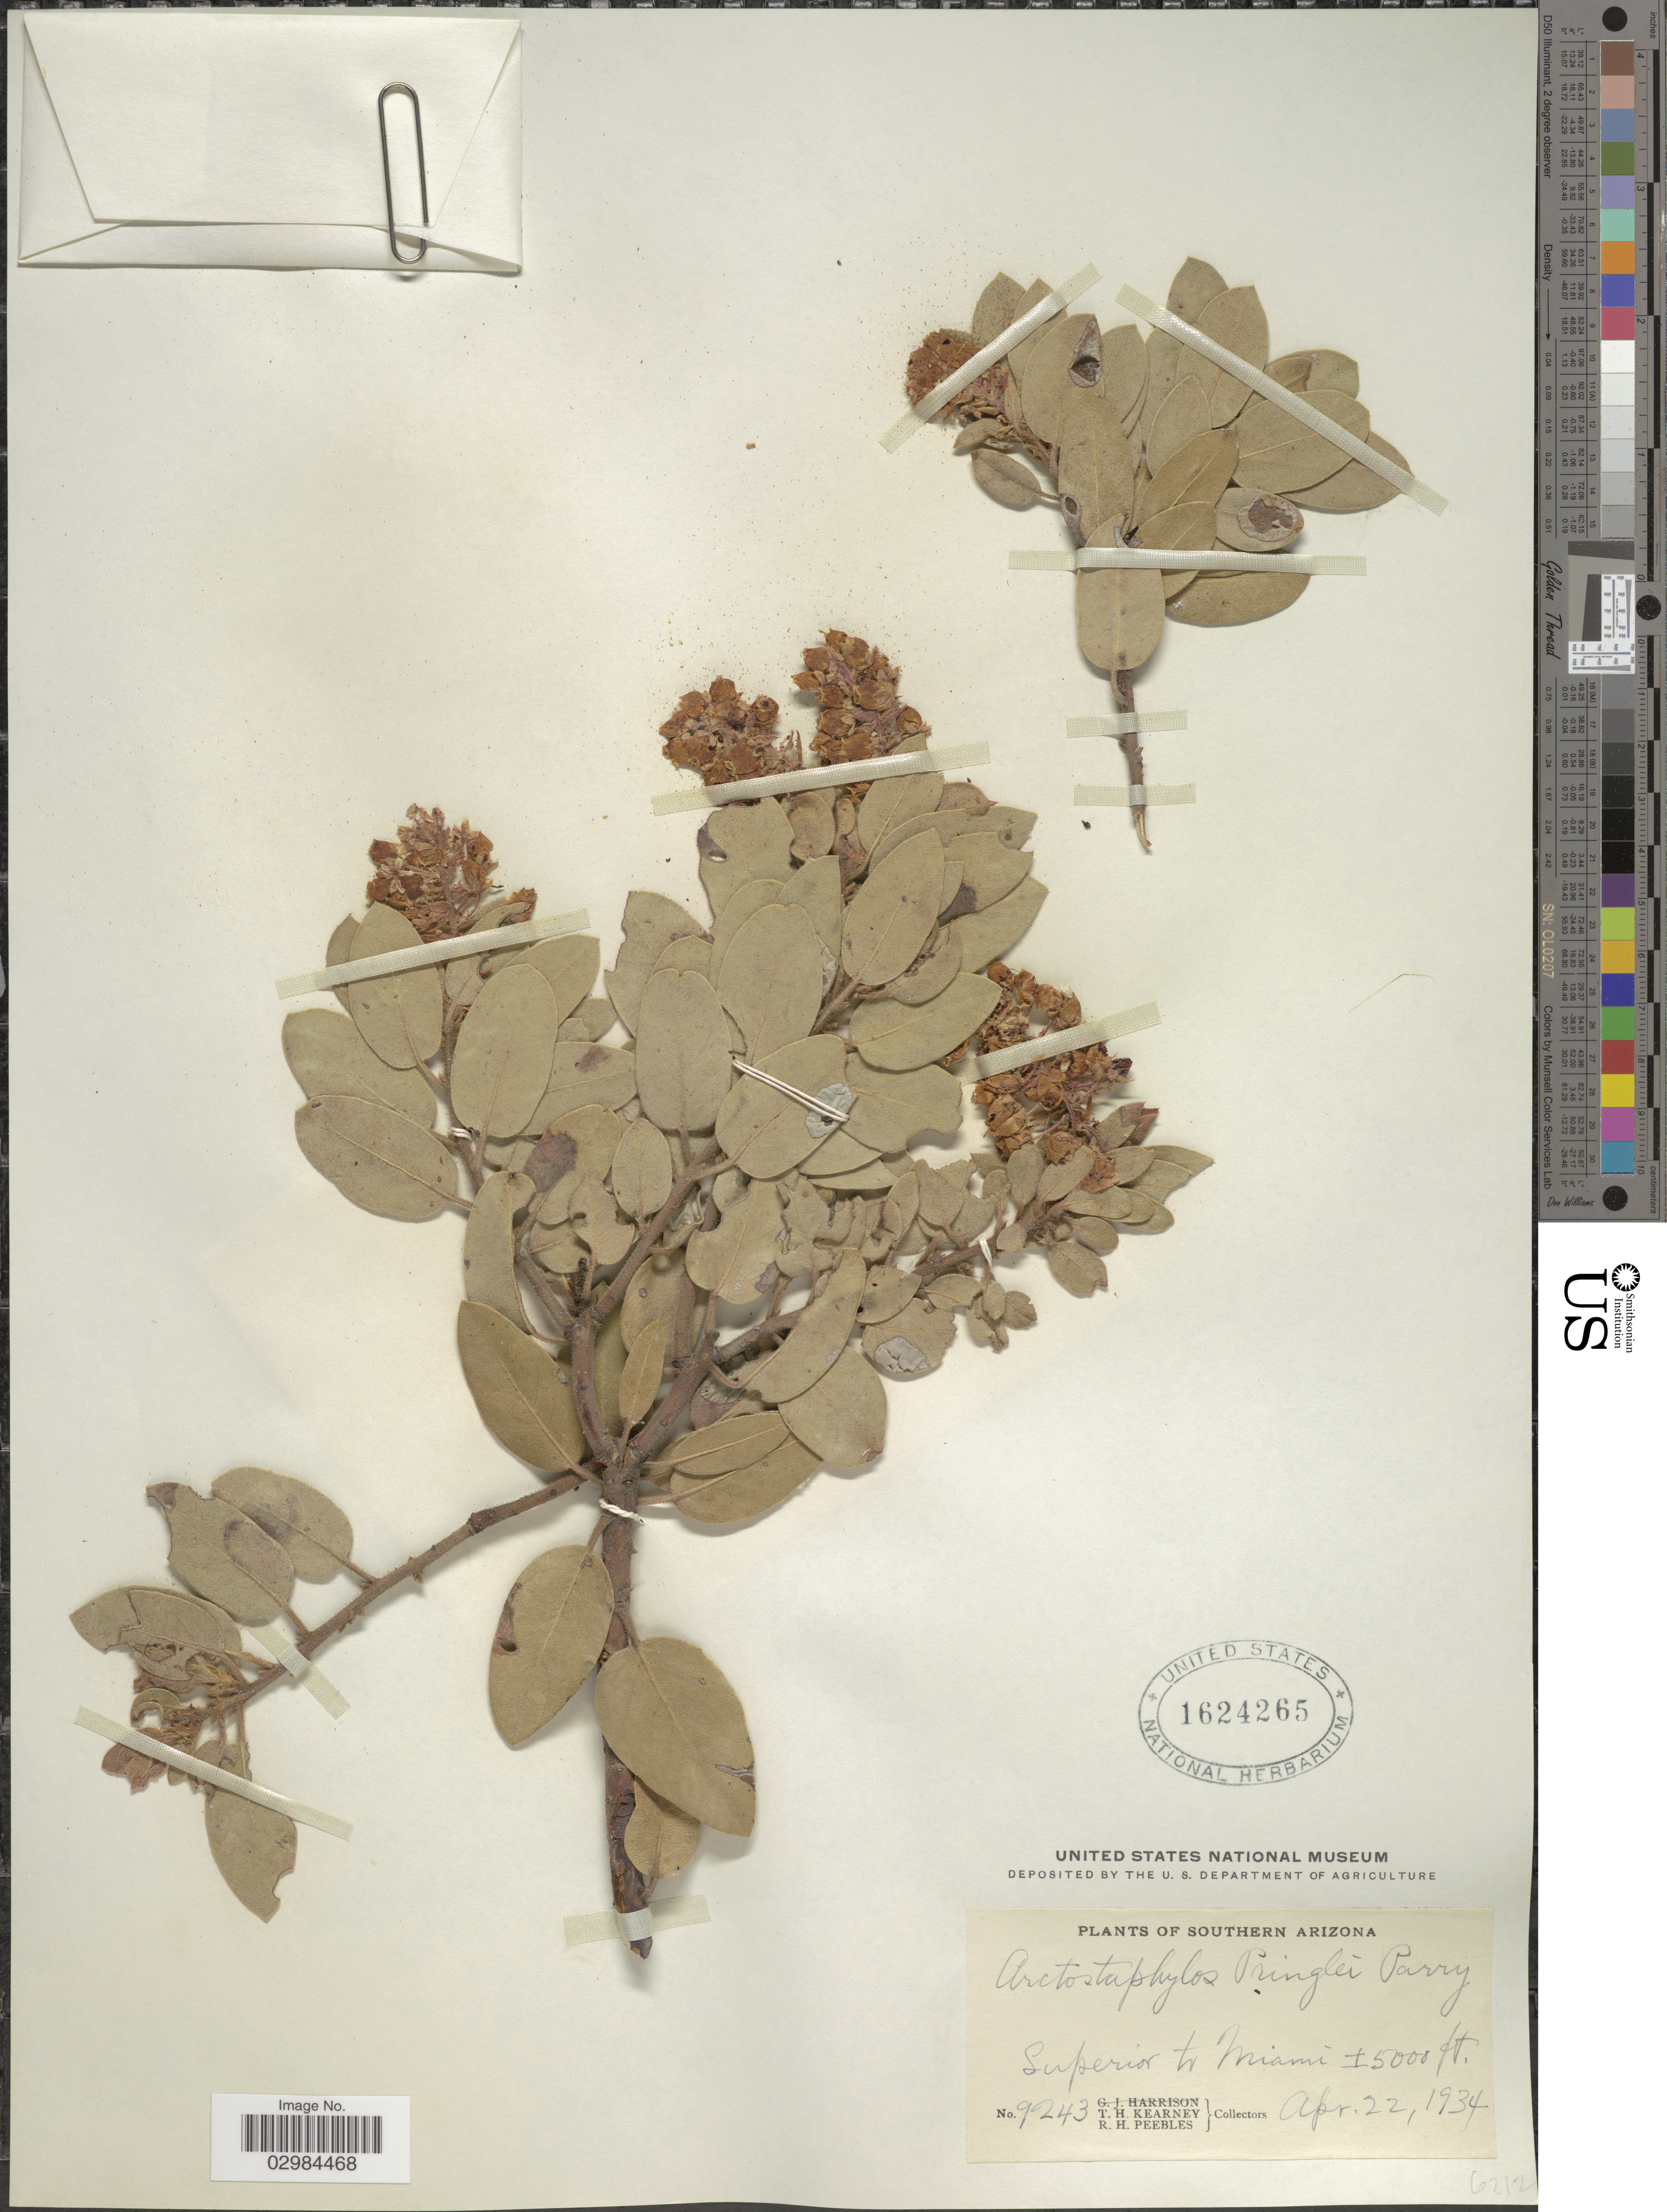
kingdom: Plantae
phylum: Tracheophyta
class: Magnoliopsida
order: Ericales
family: Ericaceae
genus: Arctostaphylos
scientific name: Arctostaphylos pringlei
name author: Parry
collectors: T. H. Kearney & R. H. Peebles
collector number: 9243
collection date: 1934-04-22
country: United States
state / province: Arizona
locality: Southern Arizona. Superior to Miami.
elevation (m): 1524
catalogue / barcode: US 1624265